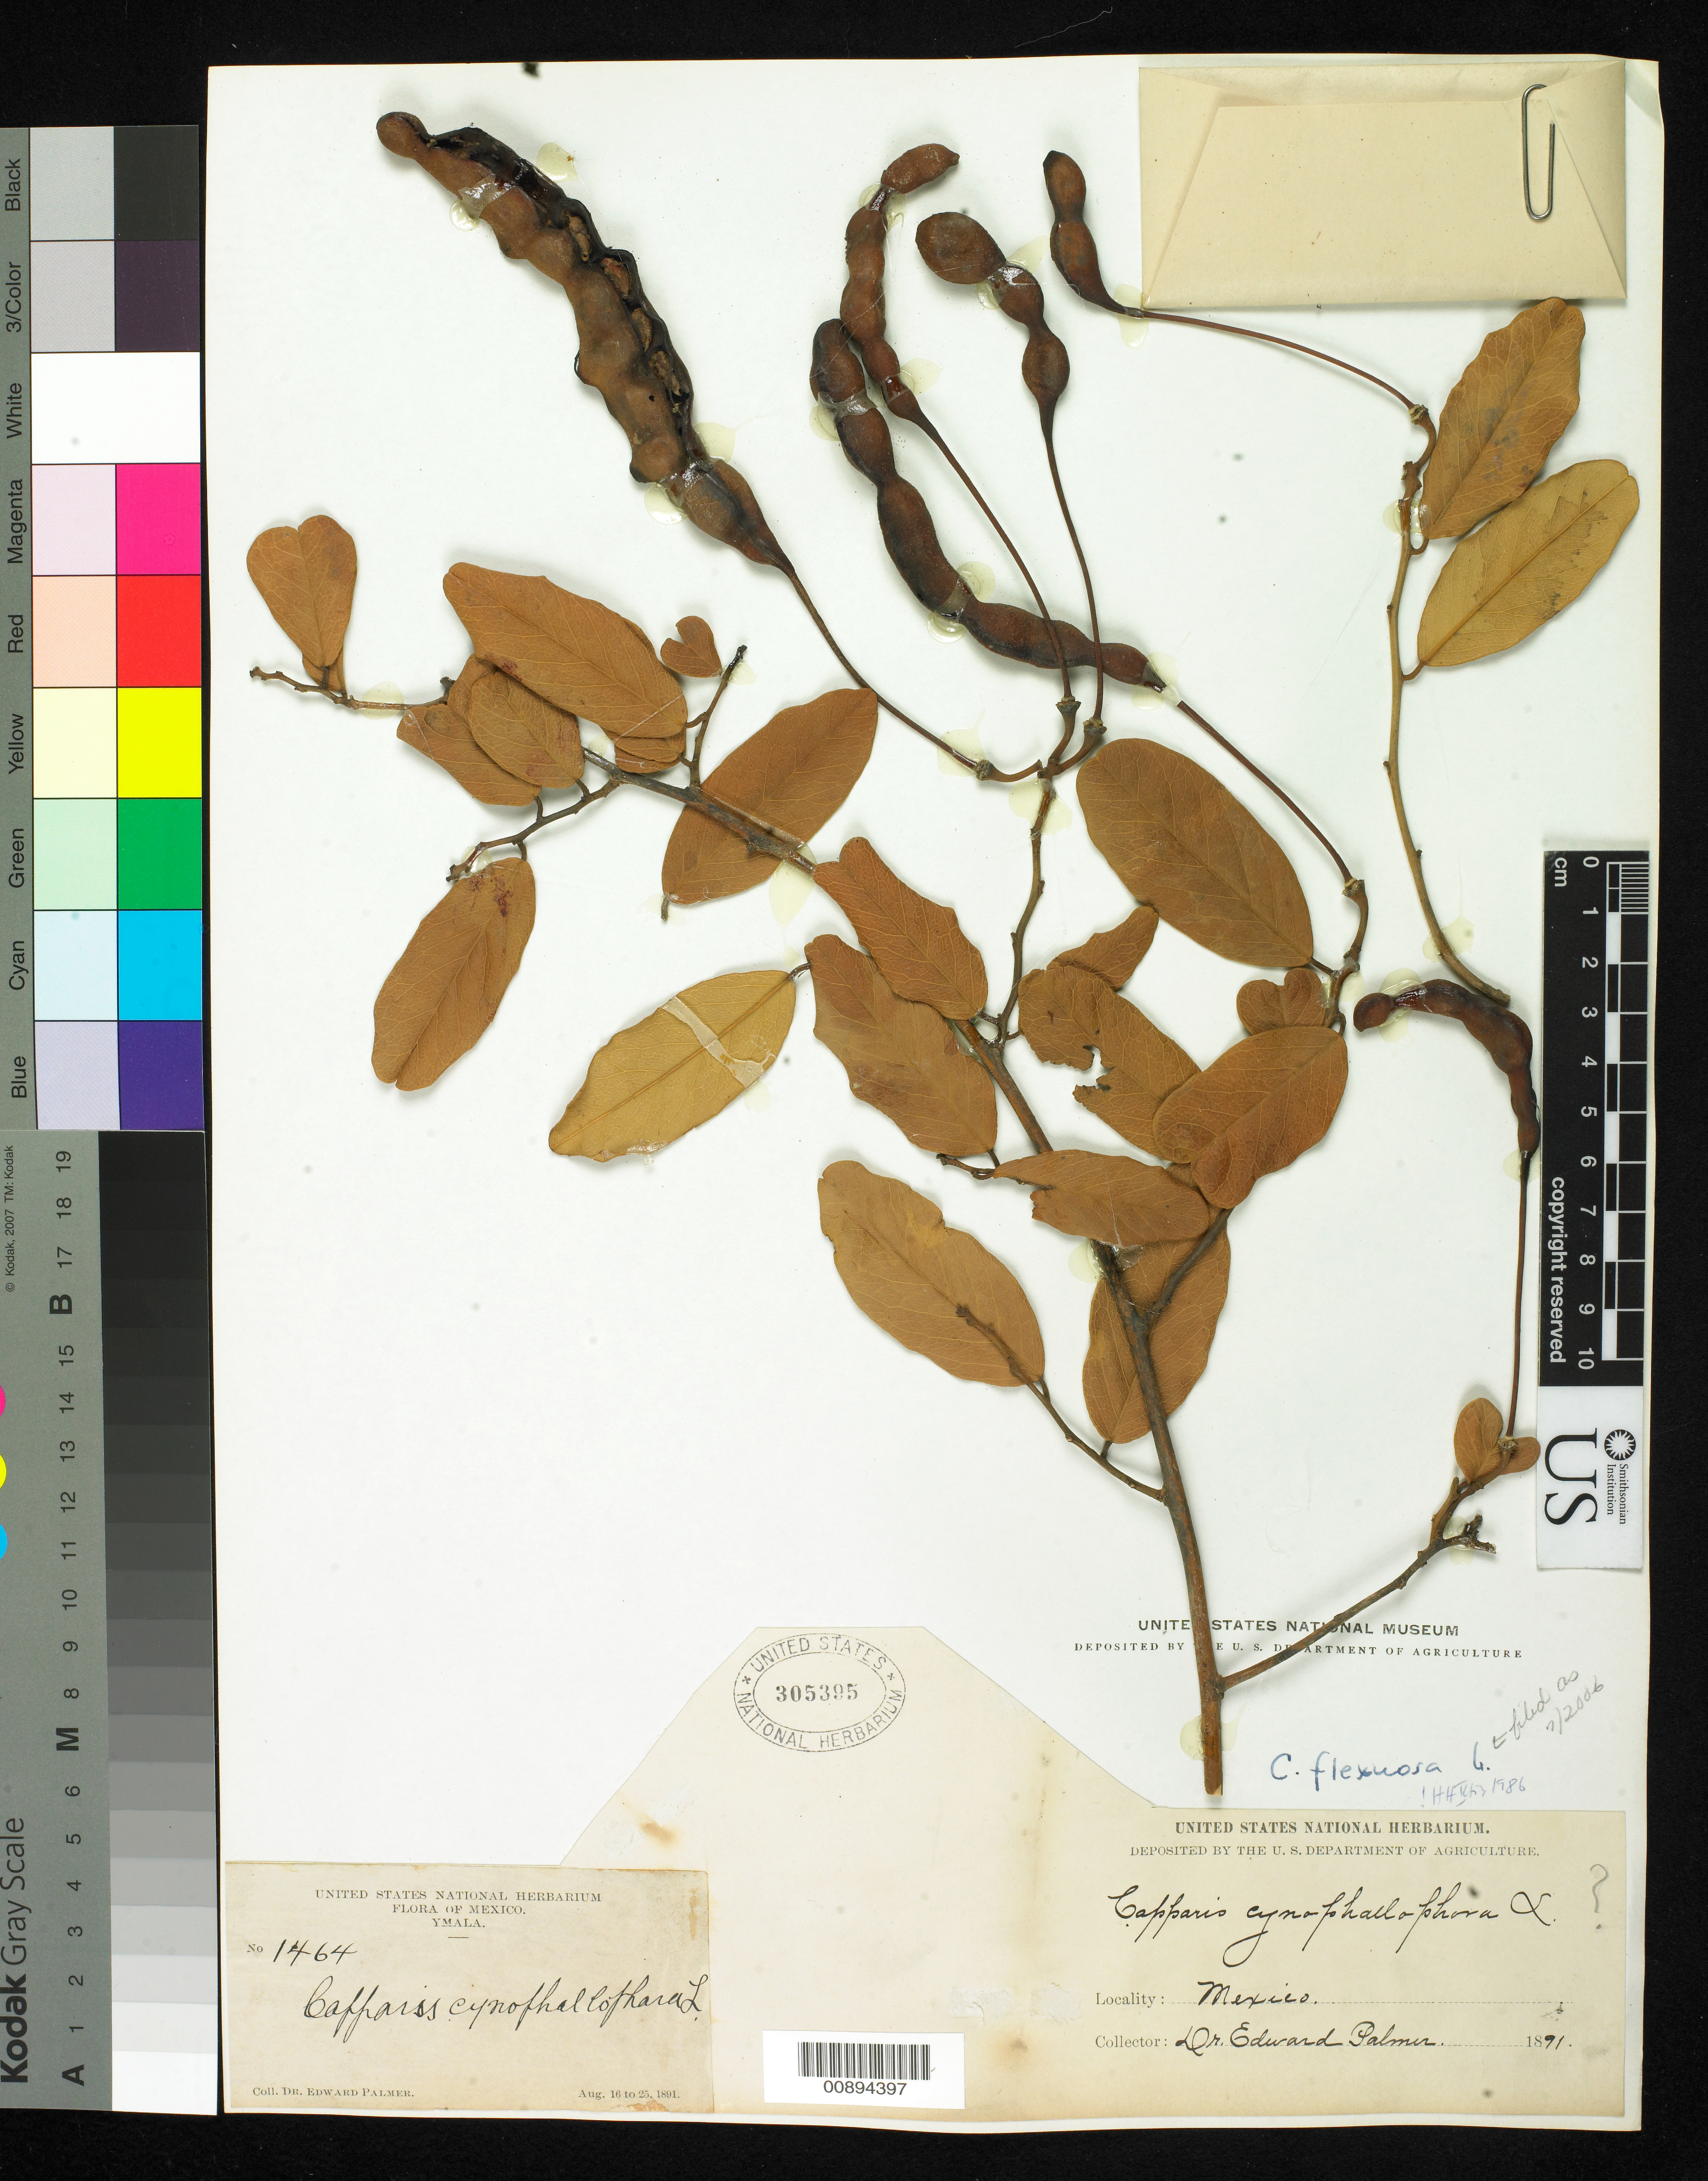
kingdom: Plantae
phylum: Tracheophyta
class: Magnoliopsida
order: Brassicales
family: Capparaceae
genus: Capparis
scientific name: Capparis flexuosa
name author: (L.) L.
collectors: E. Palmer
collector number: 1464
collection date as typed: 16 Aug 1891 to 25 Aug 1891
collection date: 1891-08-16/1891-08-25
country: Mexico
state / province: Sinaloa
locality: Ymala, Sinaloa.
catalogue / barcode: US 305395